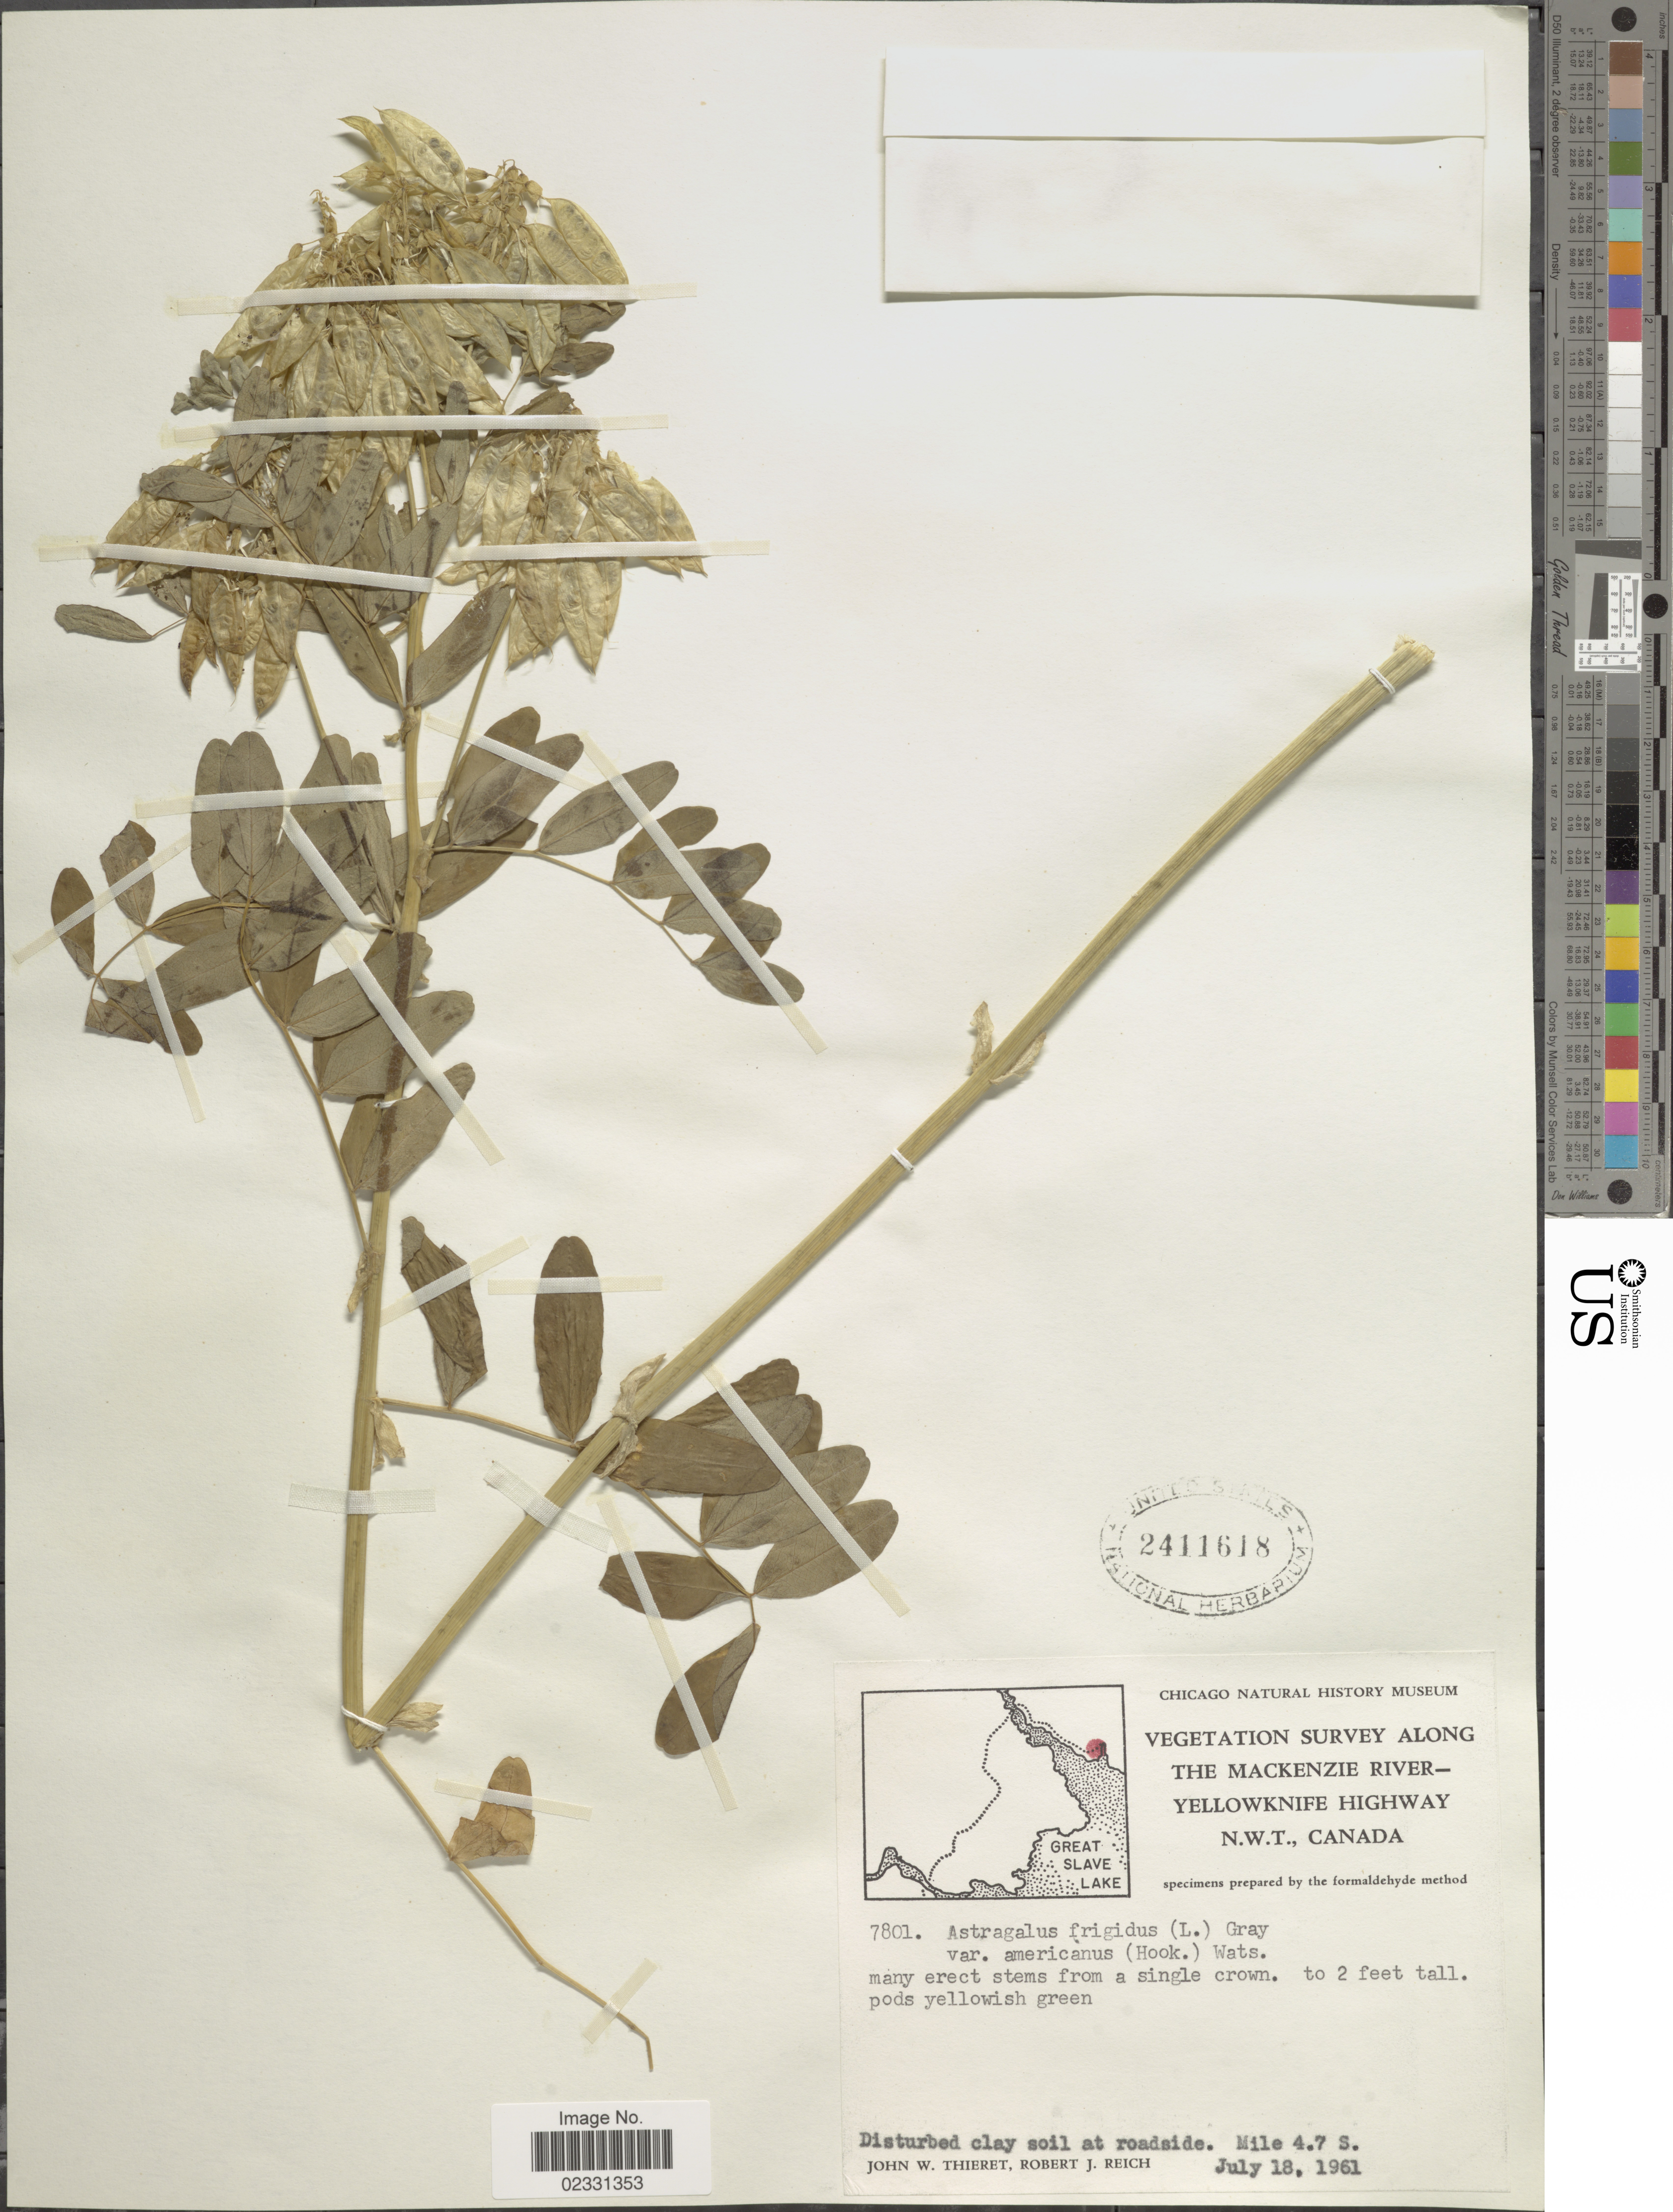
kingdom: Plantae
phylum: Tracheophyta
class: Magnoliopsida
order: Fabales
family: Fabaceae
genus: Astragalus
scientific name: Astragalus frigidus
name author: (L.) A. Gray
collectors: J. W. Thieret & R. Reich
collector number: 7801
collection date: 1961-07-18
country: Canada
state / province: Northwest Territories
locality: Along the Mackenzie River- Yellowknife Highway N.W.T., mile 4.7 S.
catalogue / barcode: US 2411618